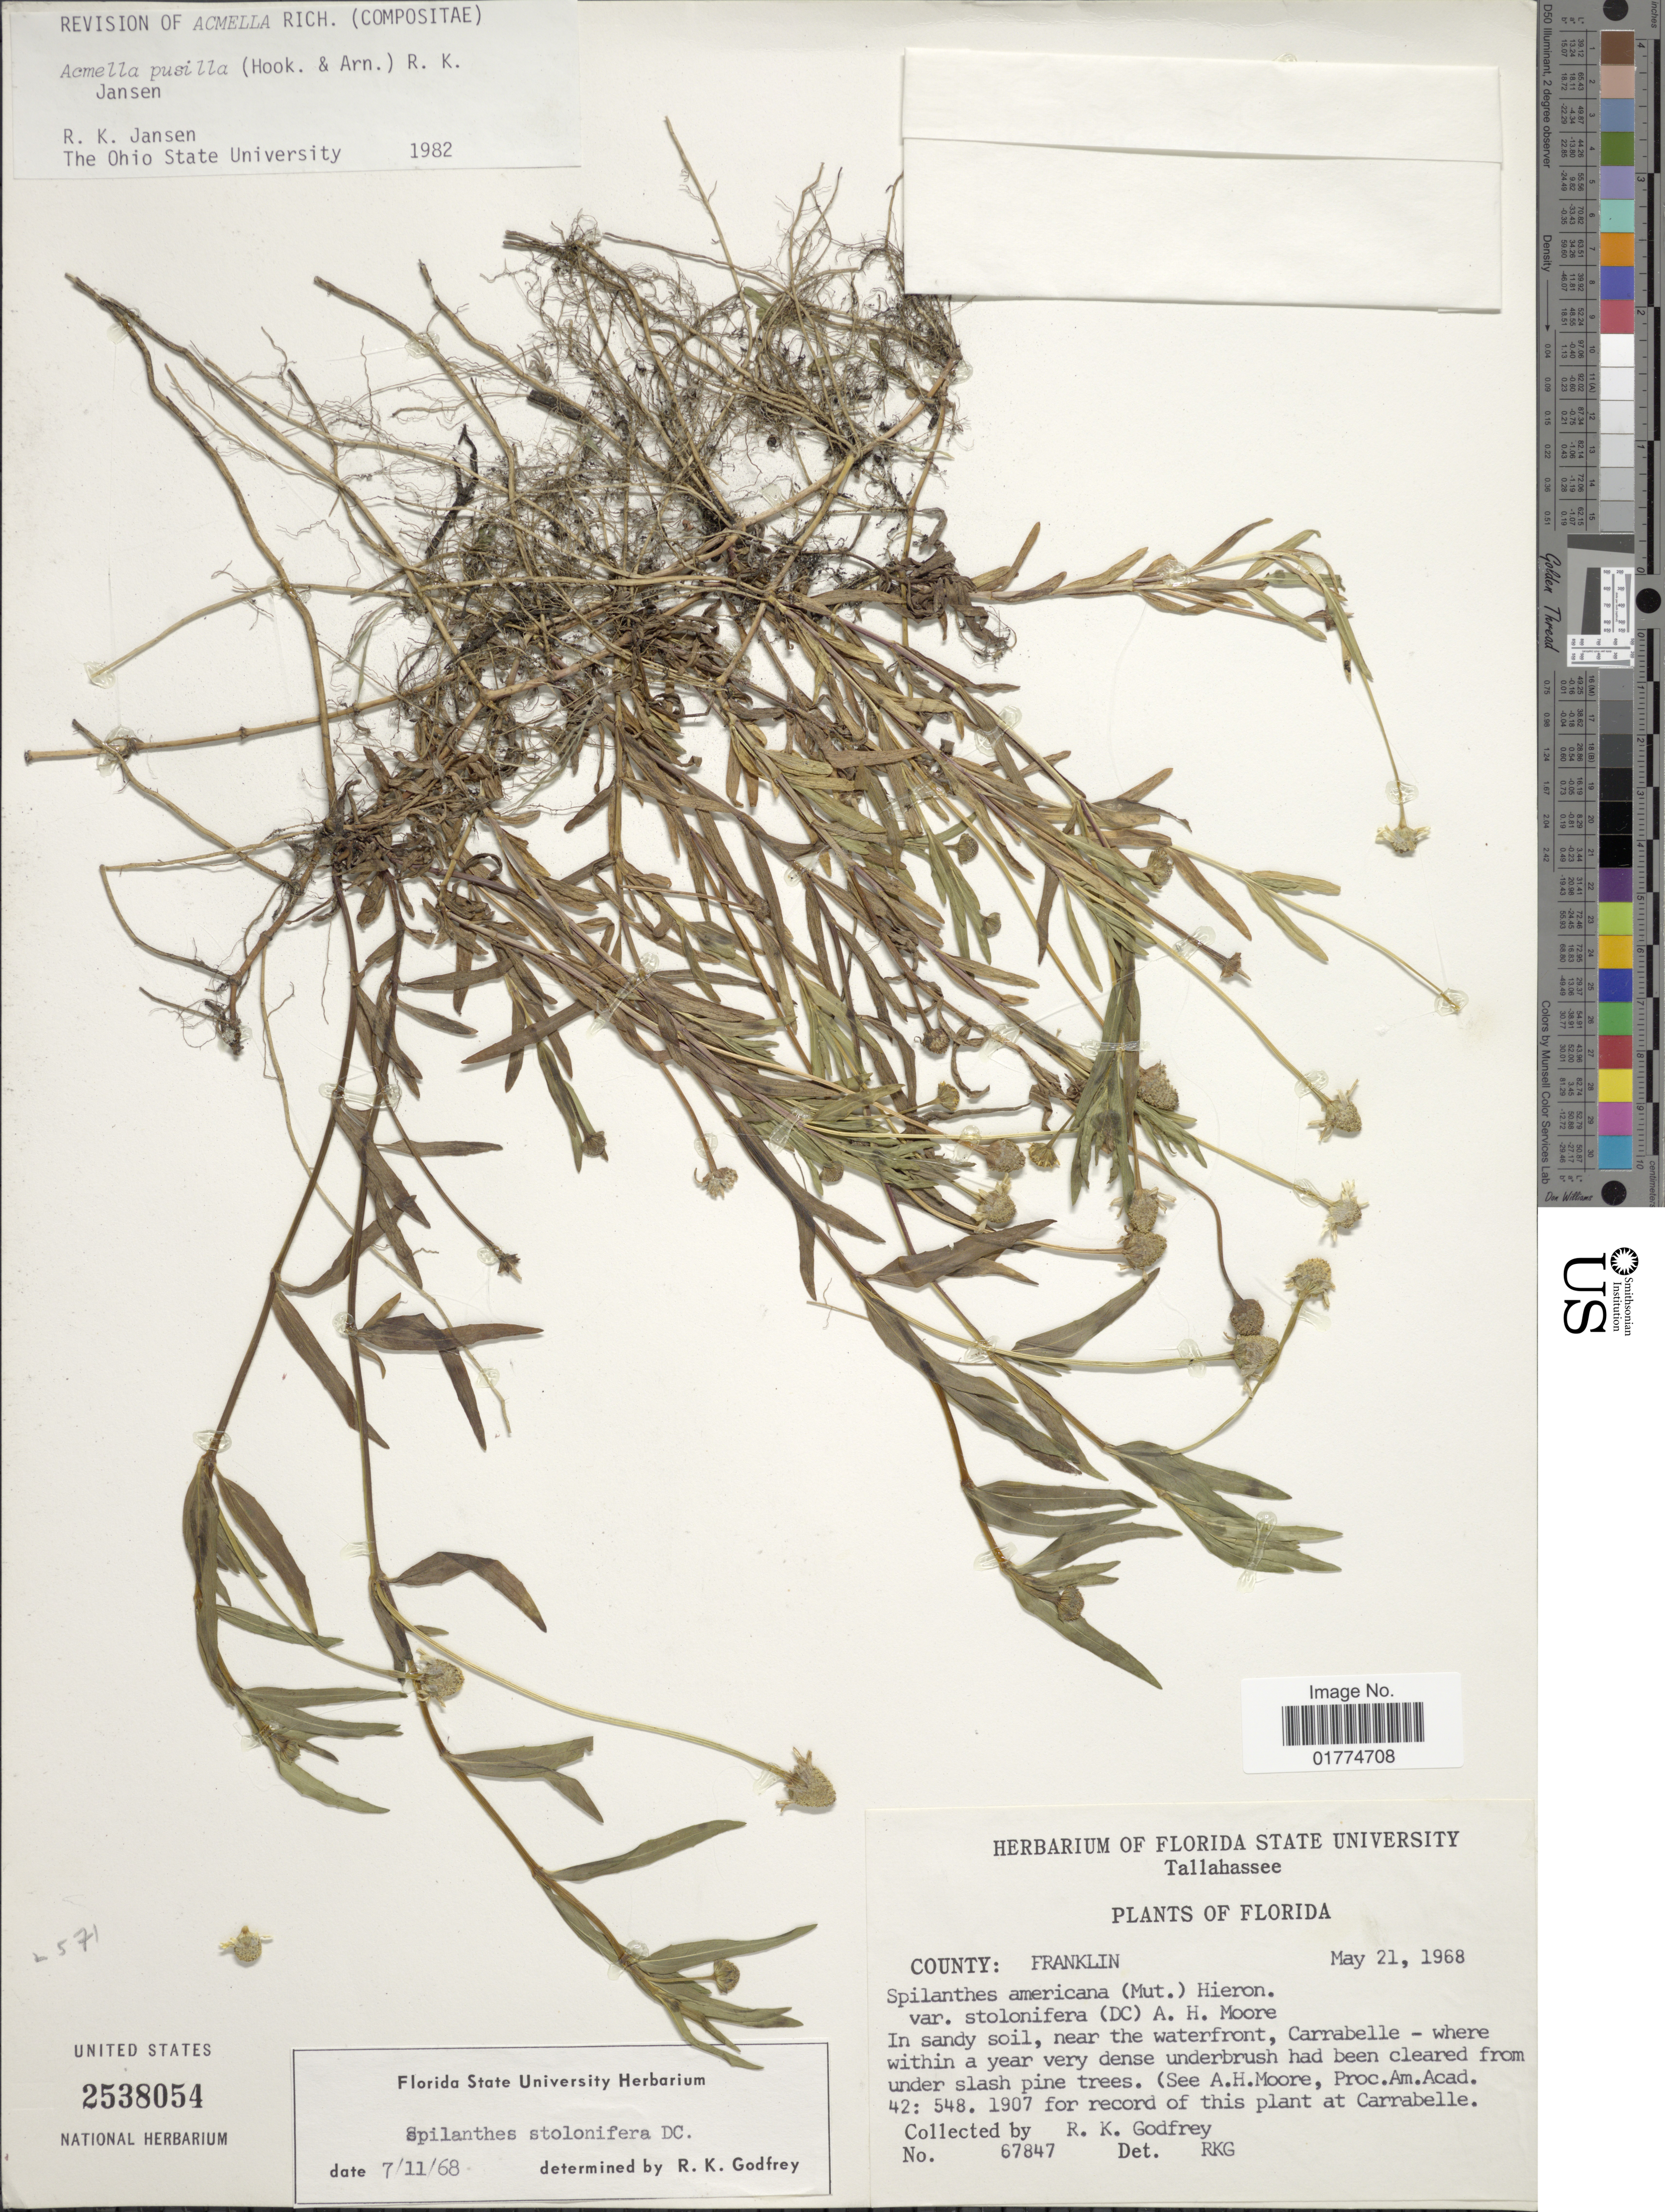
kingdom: Plantae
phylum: Tracheophyta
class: Magnoliopsida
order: Asterales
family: Asteraceae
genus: Acmella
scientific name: Acmella pusilla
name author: (Hook. & Arn.) R.K. Jansen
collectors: R. K. Godfrey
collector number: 67847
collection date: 1968-05-21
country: United States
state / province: Florida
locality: County: Franklin. near the waterfront, Carrabelle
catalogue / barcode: US 2538054